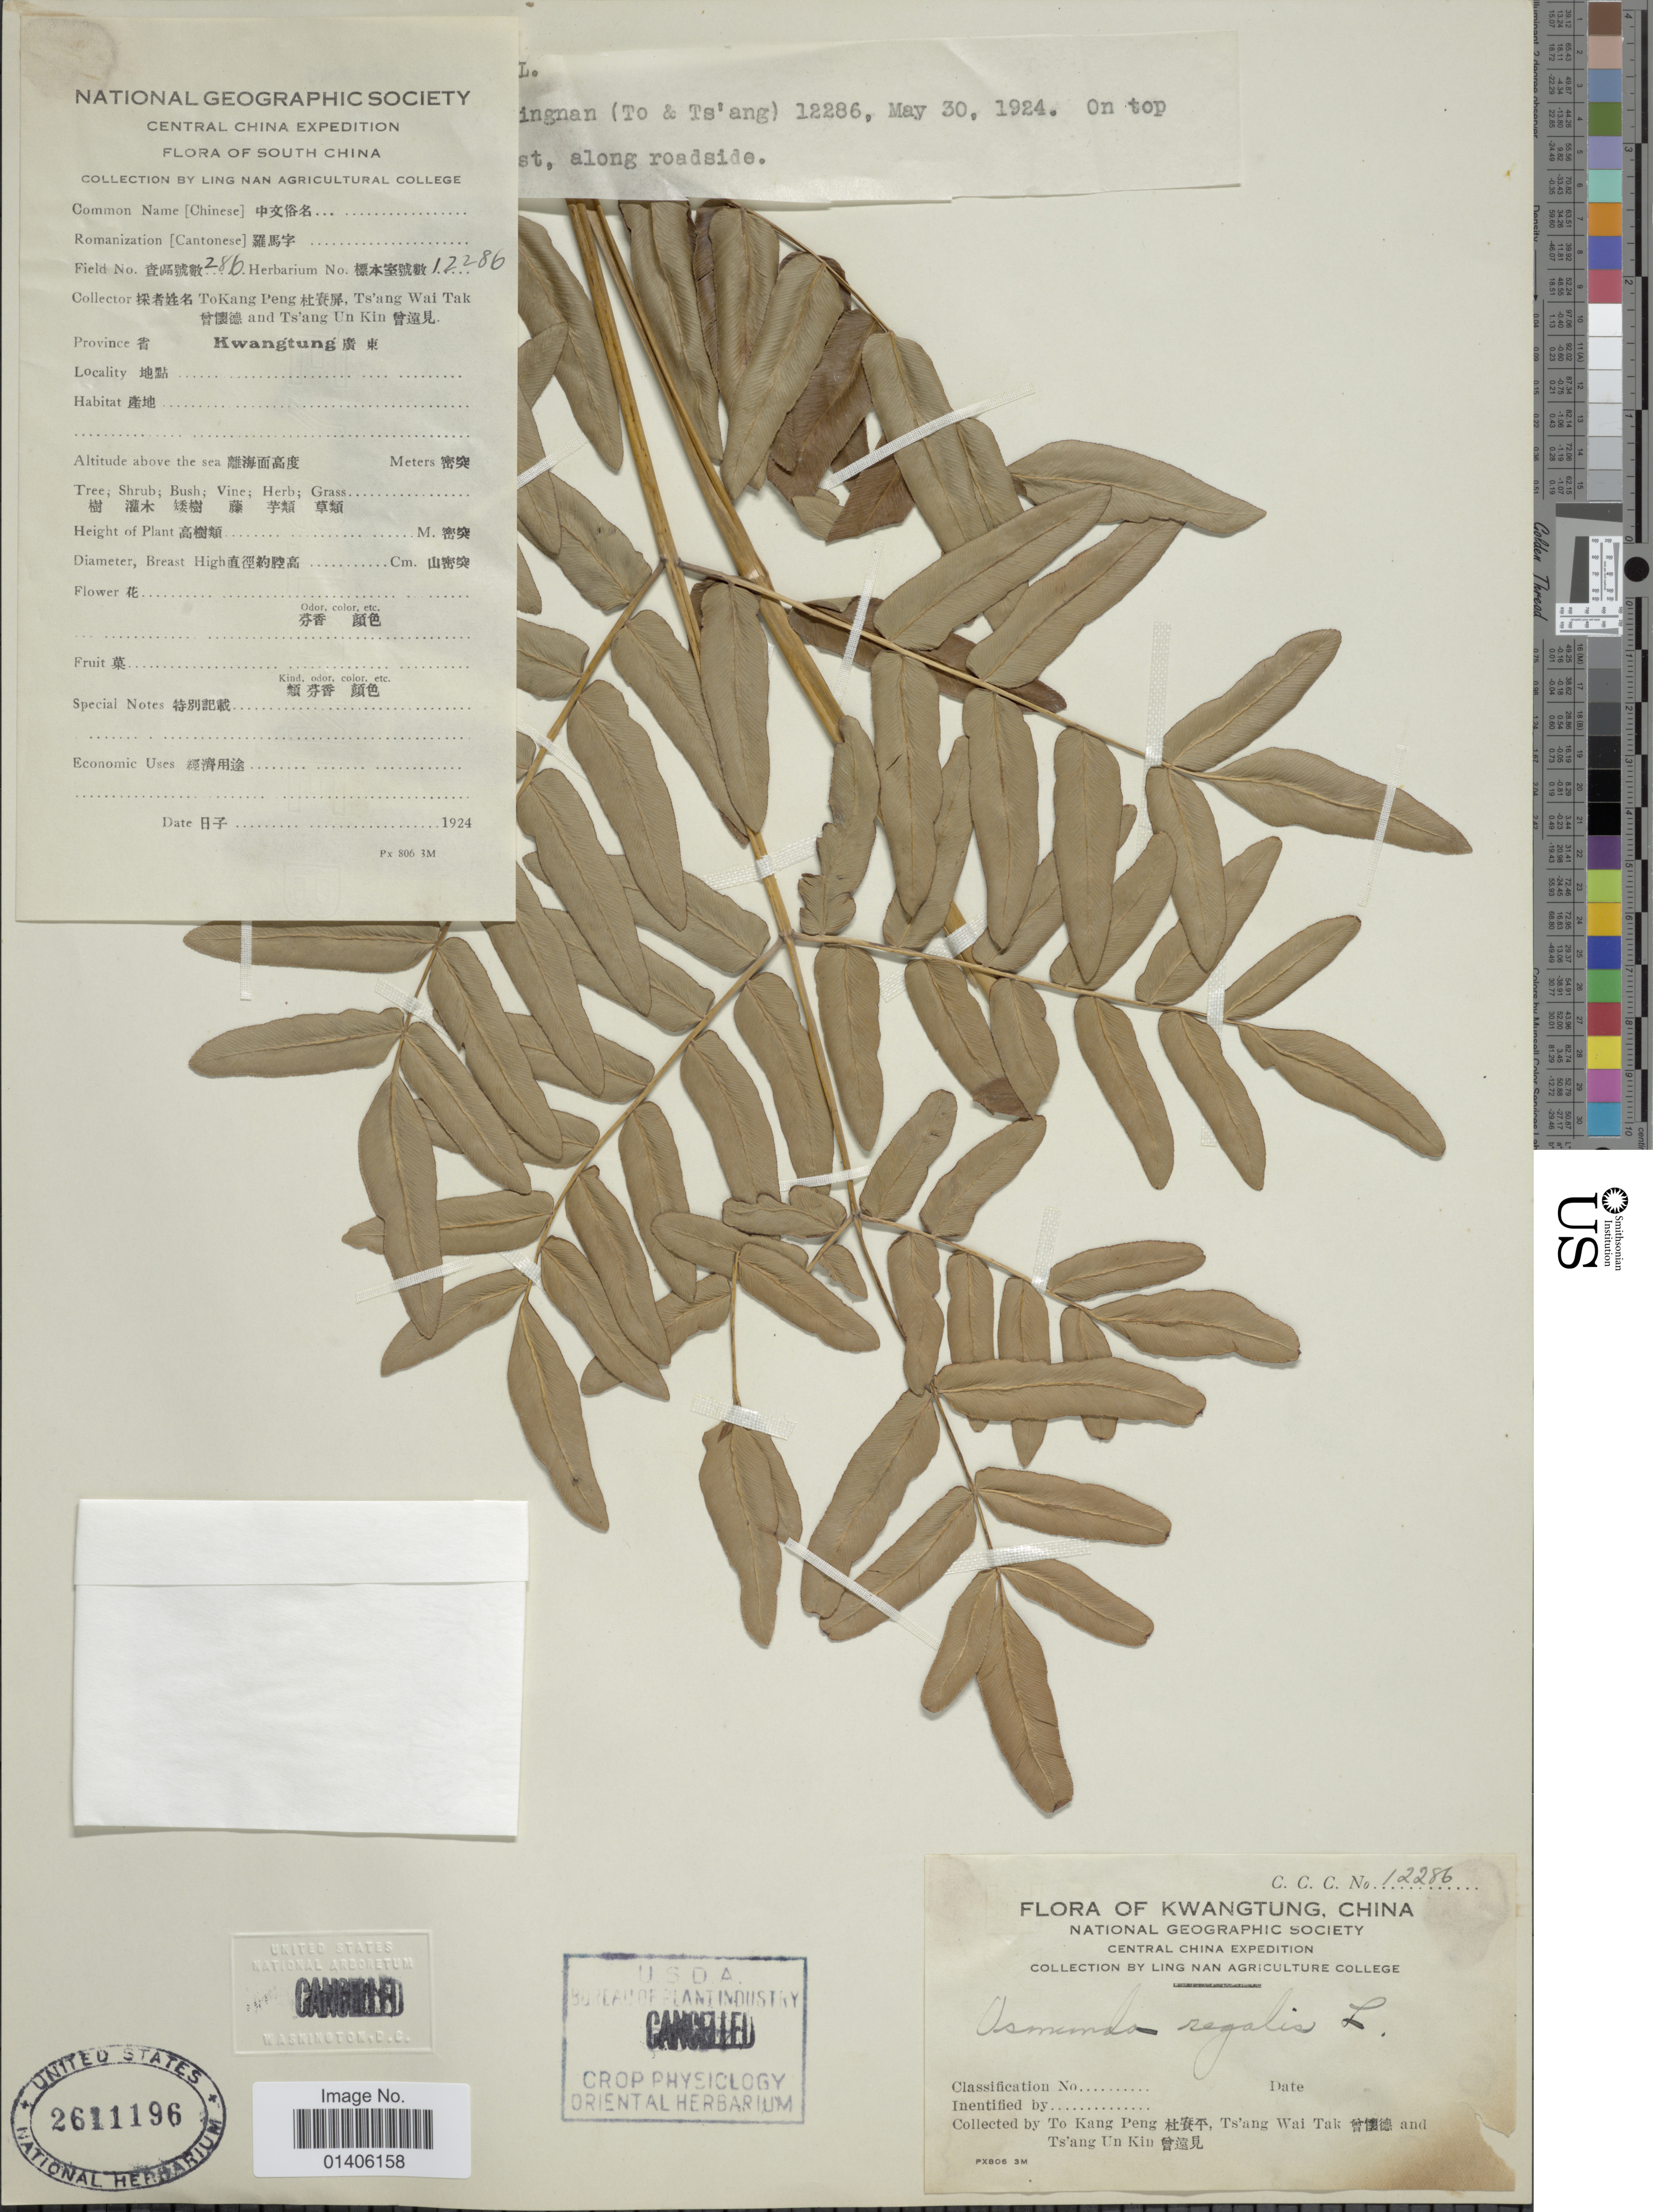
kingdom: Plantae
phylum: Tracheophyta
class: Polypodiopsida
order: Osmundales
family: Osmundaceae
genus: Osmunda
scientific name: Osmunda regalis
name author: L.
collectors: T. K. Peng, T. Tak & T. Kin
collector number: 12286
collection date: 1924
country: China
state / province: Guangdong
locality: South China, province Kwangtung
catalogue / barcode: US 2611196